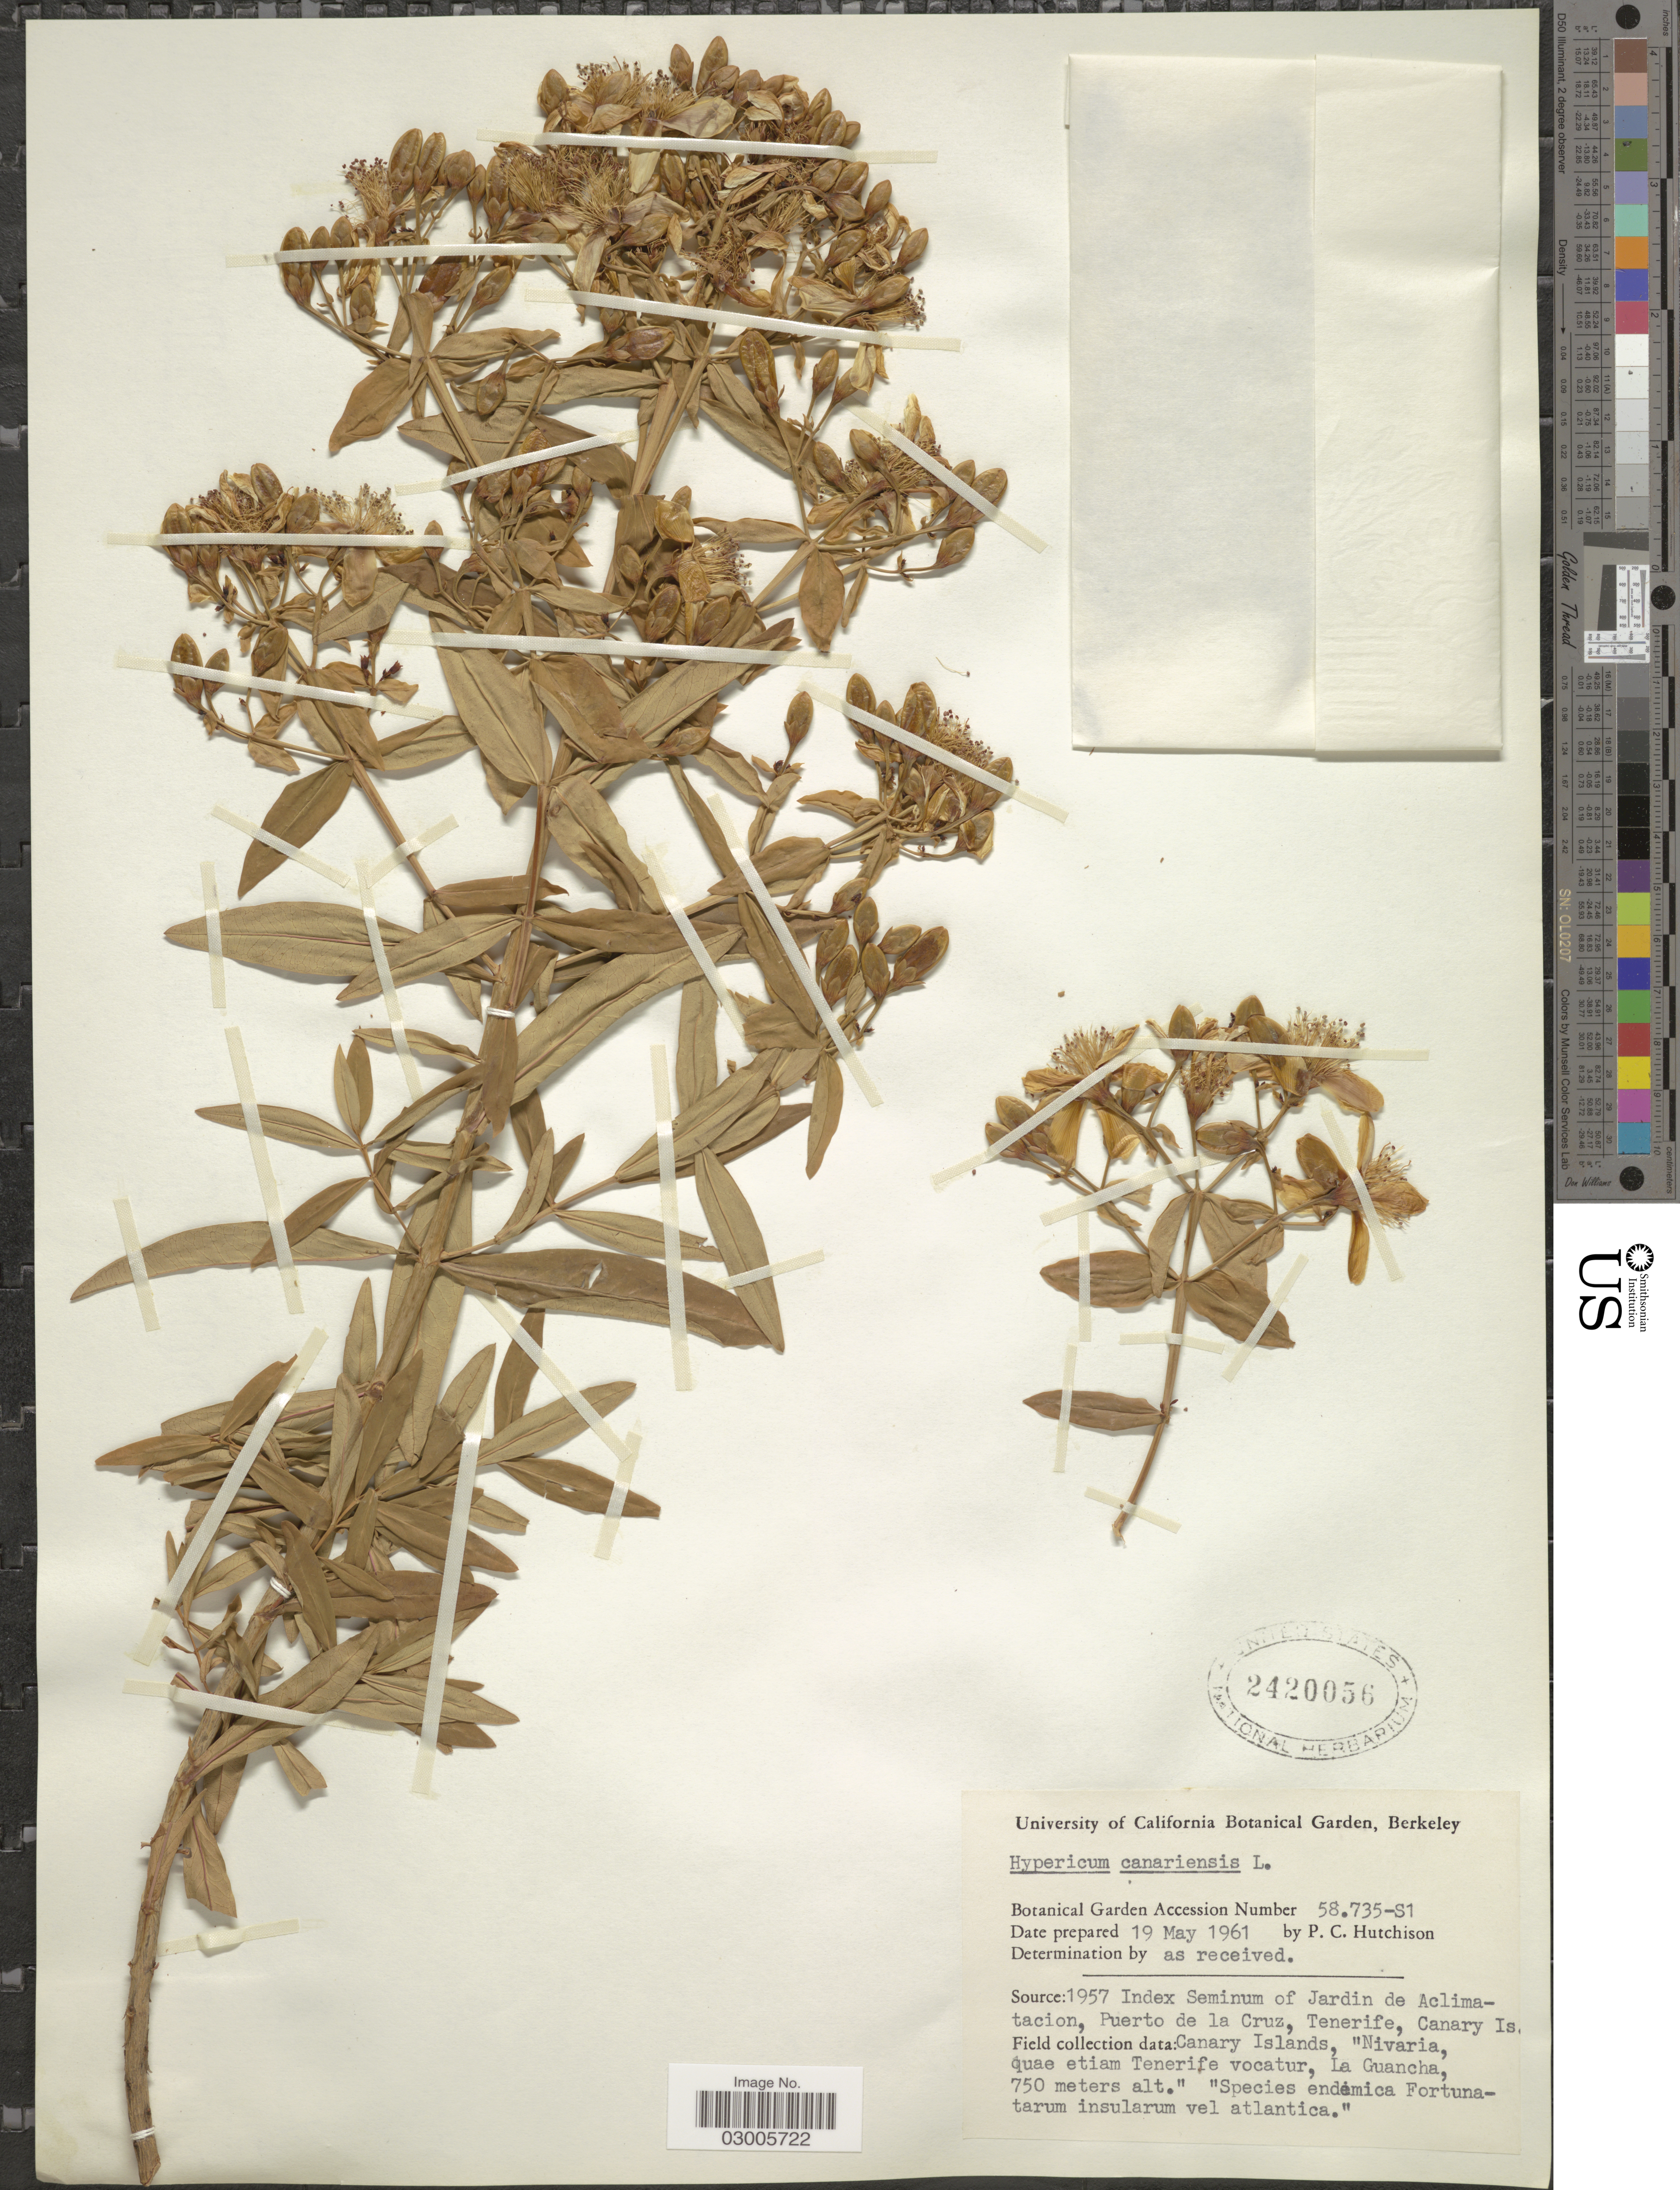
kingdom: Plantae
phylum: Tracheophyta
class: Magnoliopsida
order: Malpighiales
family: Hypericaceae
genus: Hypericum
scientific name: Hypericum canariense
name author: L.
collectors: P. C. Hutchison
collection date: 1961-05-19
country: United States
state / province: California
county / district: Alameda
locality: University of California Botanical Garden, Berkeley.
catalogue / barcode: US 2420056